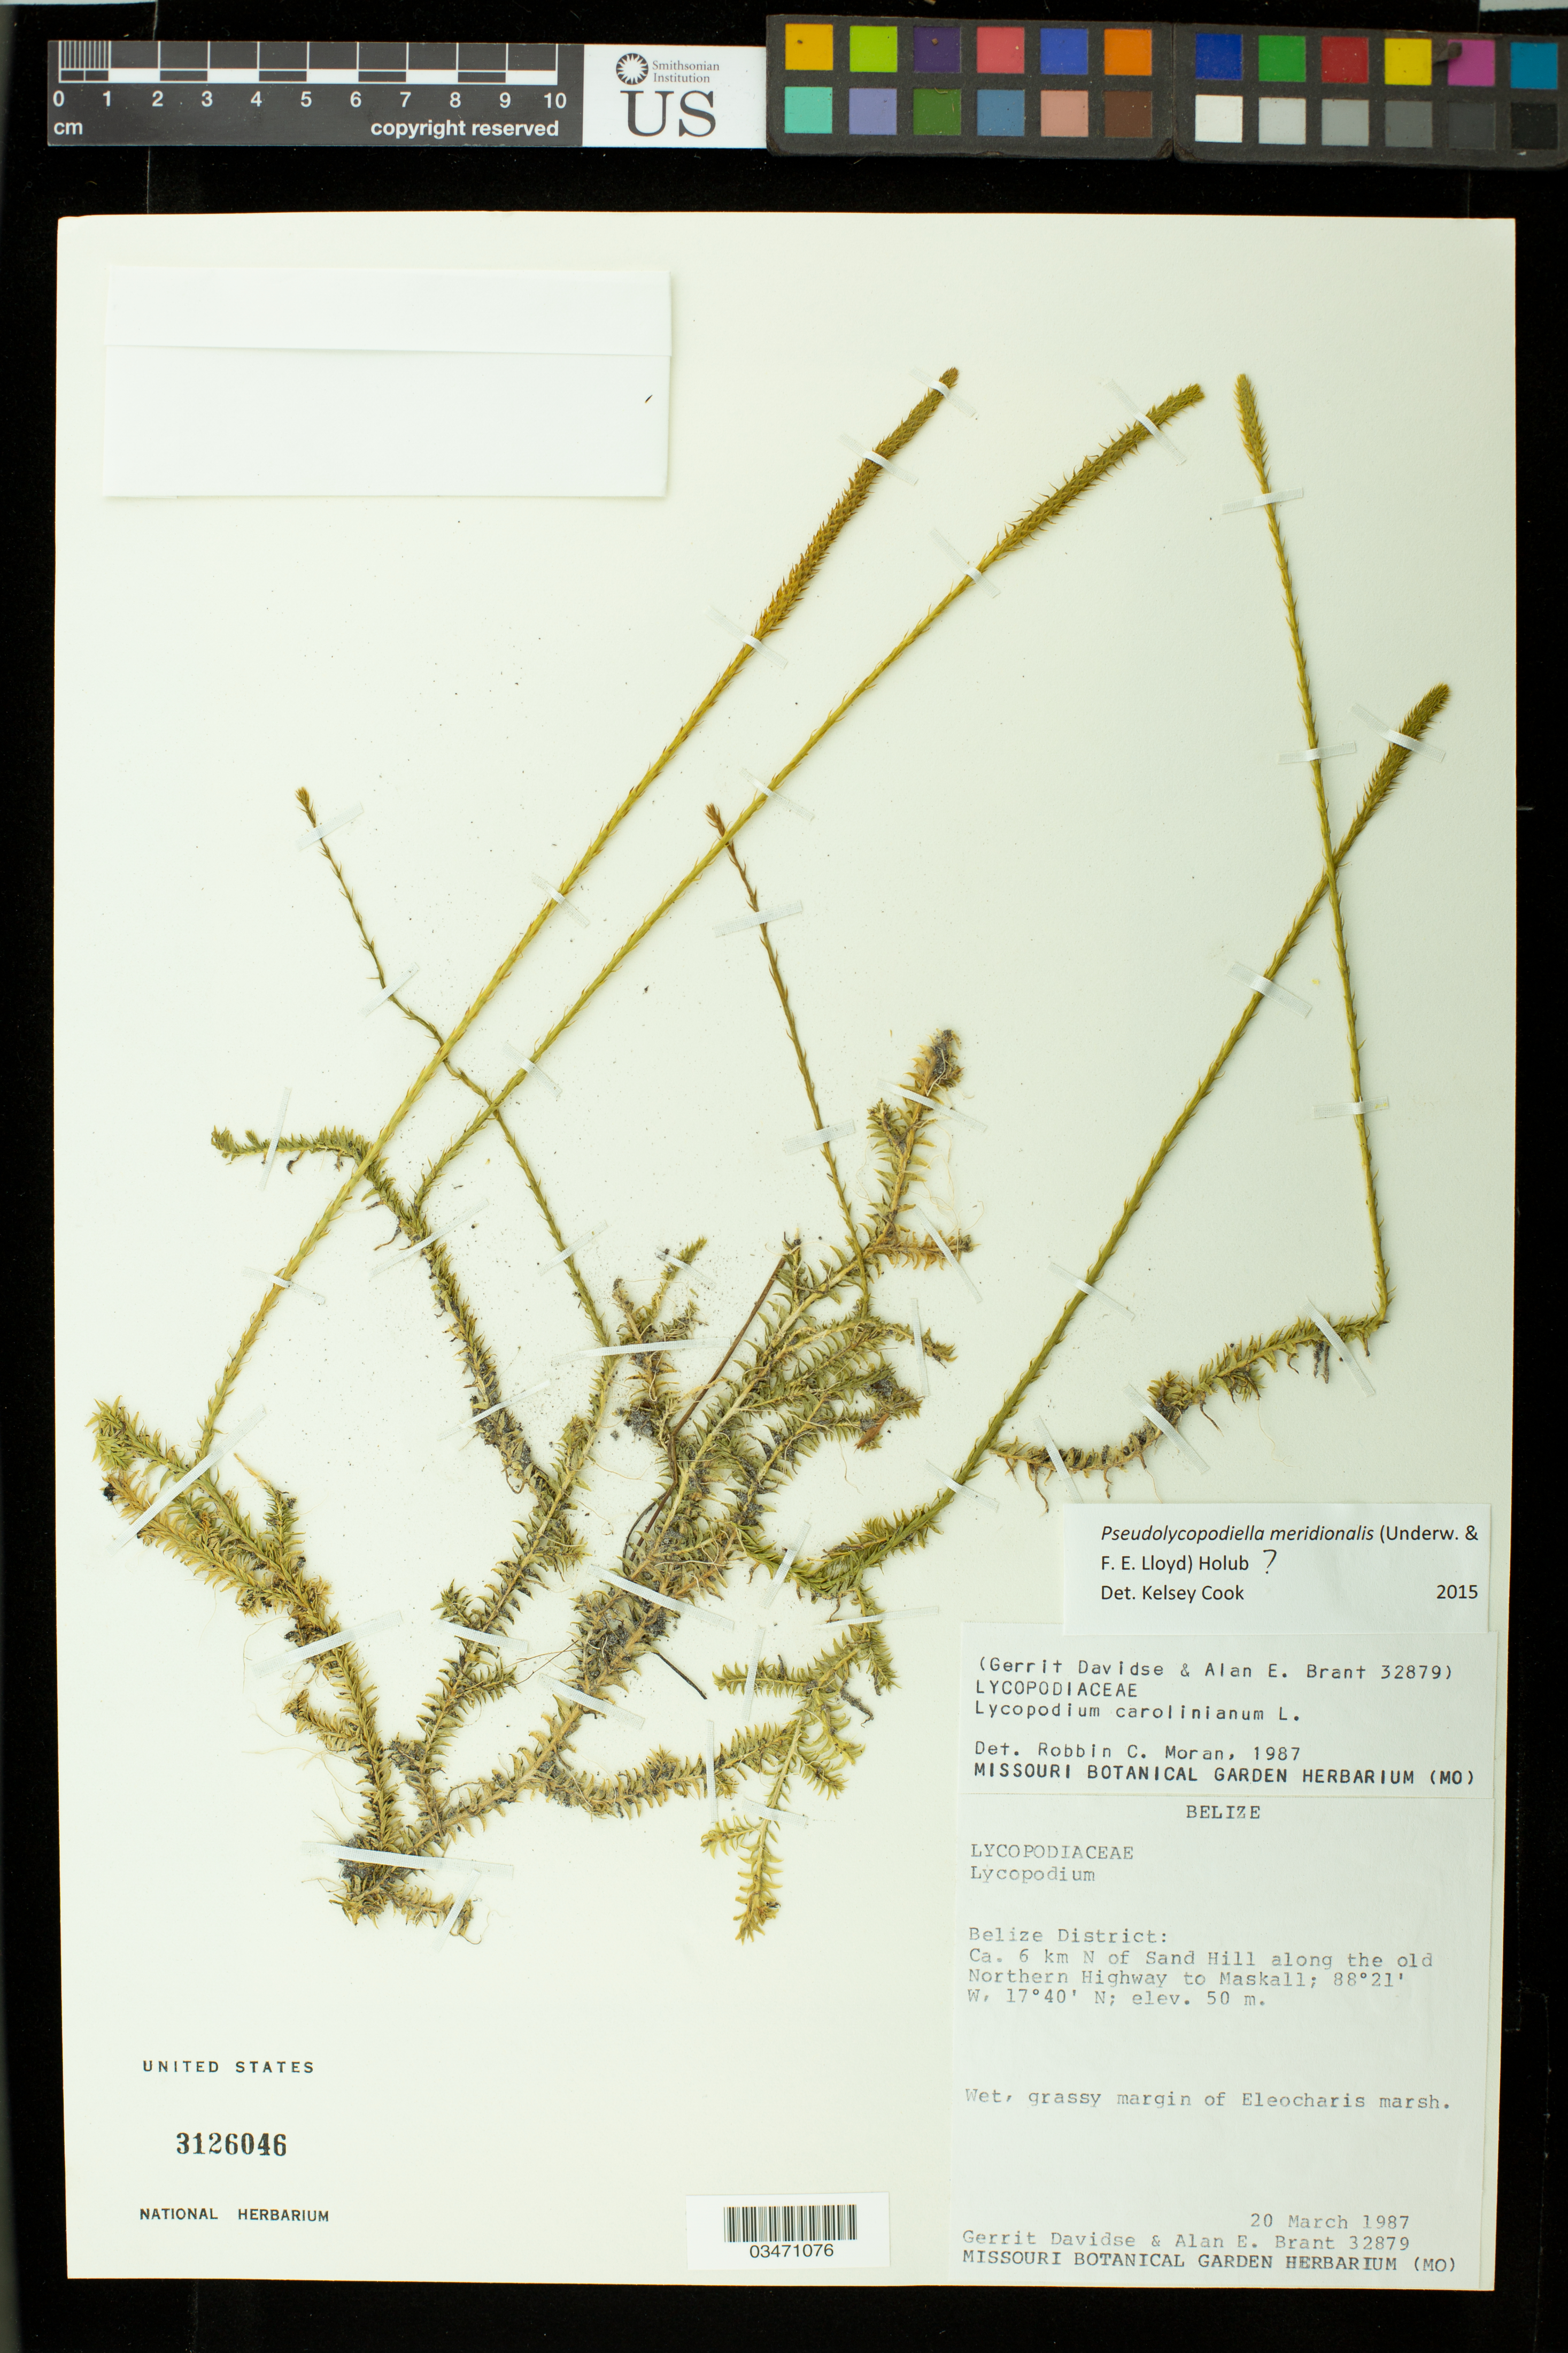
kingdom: Plantae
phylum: Tracheophyta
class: Lycopodiopsida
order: Lycopodiales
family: Lycopodiaceae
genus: Pseudolycopodiella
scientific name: Pseudolycopodiella meridionalis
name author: (Underw. & F.E. Lloyd) Holub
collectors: G. Davidse & A. Brant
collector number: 32879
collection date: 1987-03-20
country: Belize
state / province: Belize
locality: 6 km N of Sand Hill along the old Northern Highway to Maskall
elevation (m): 50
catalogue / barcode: US 3126046